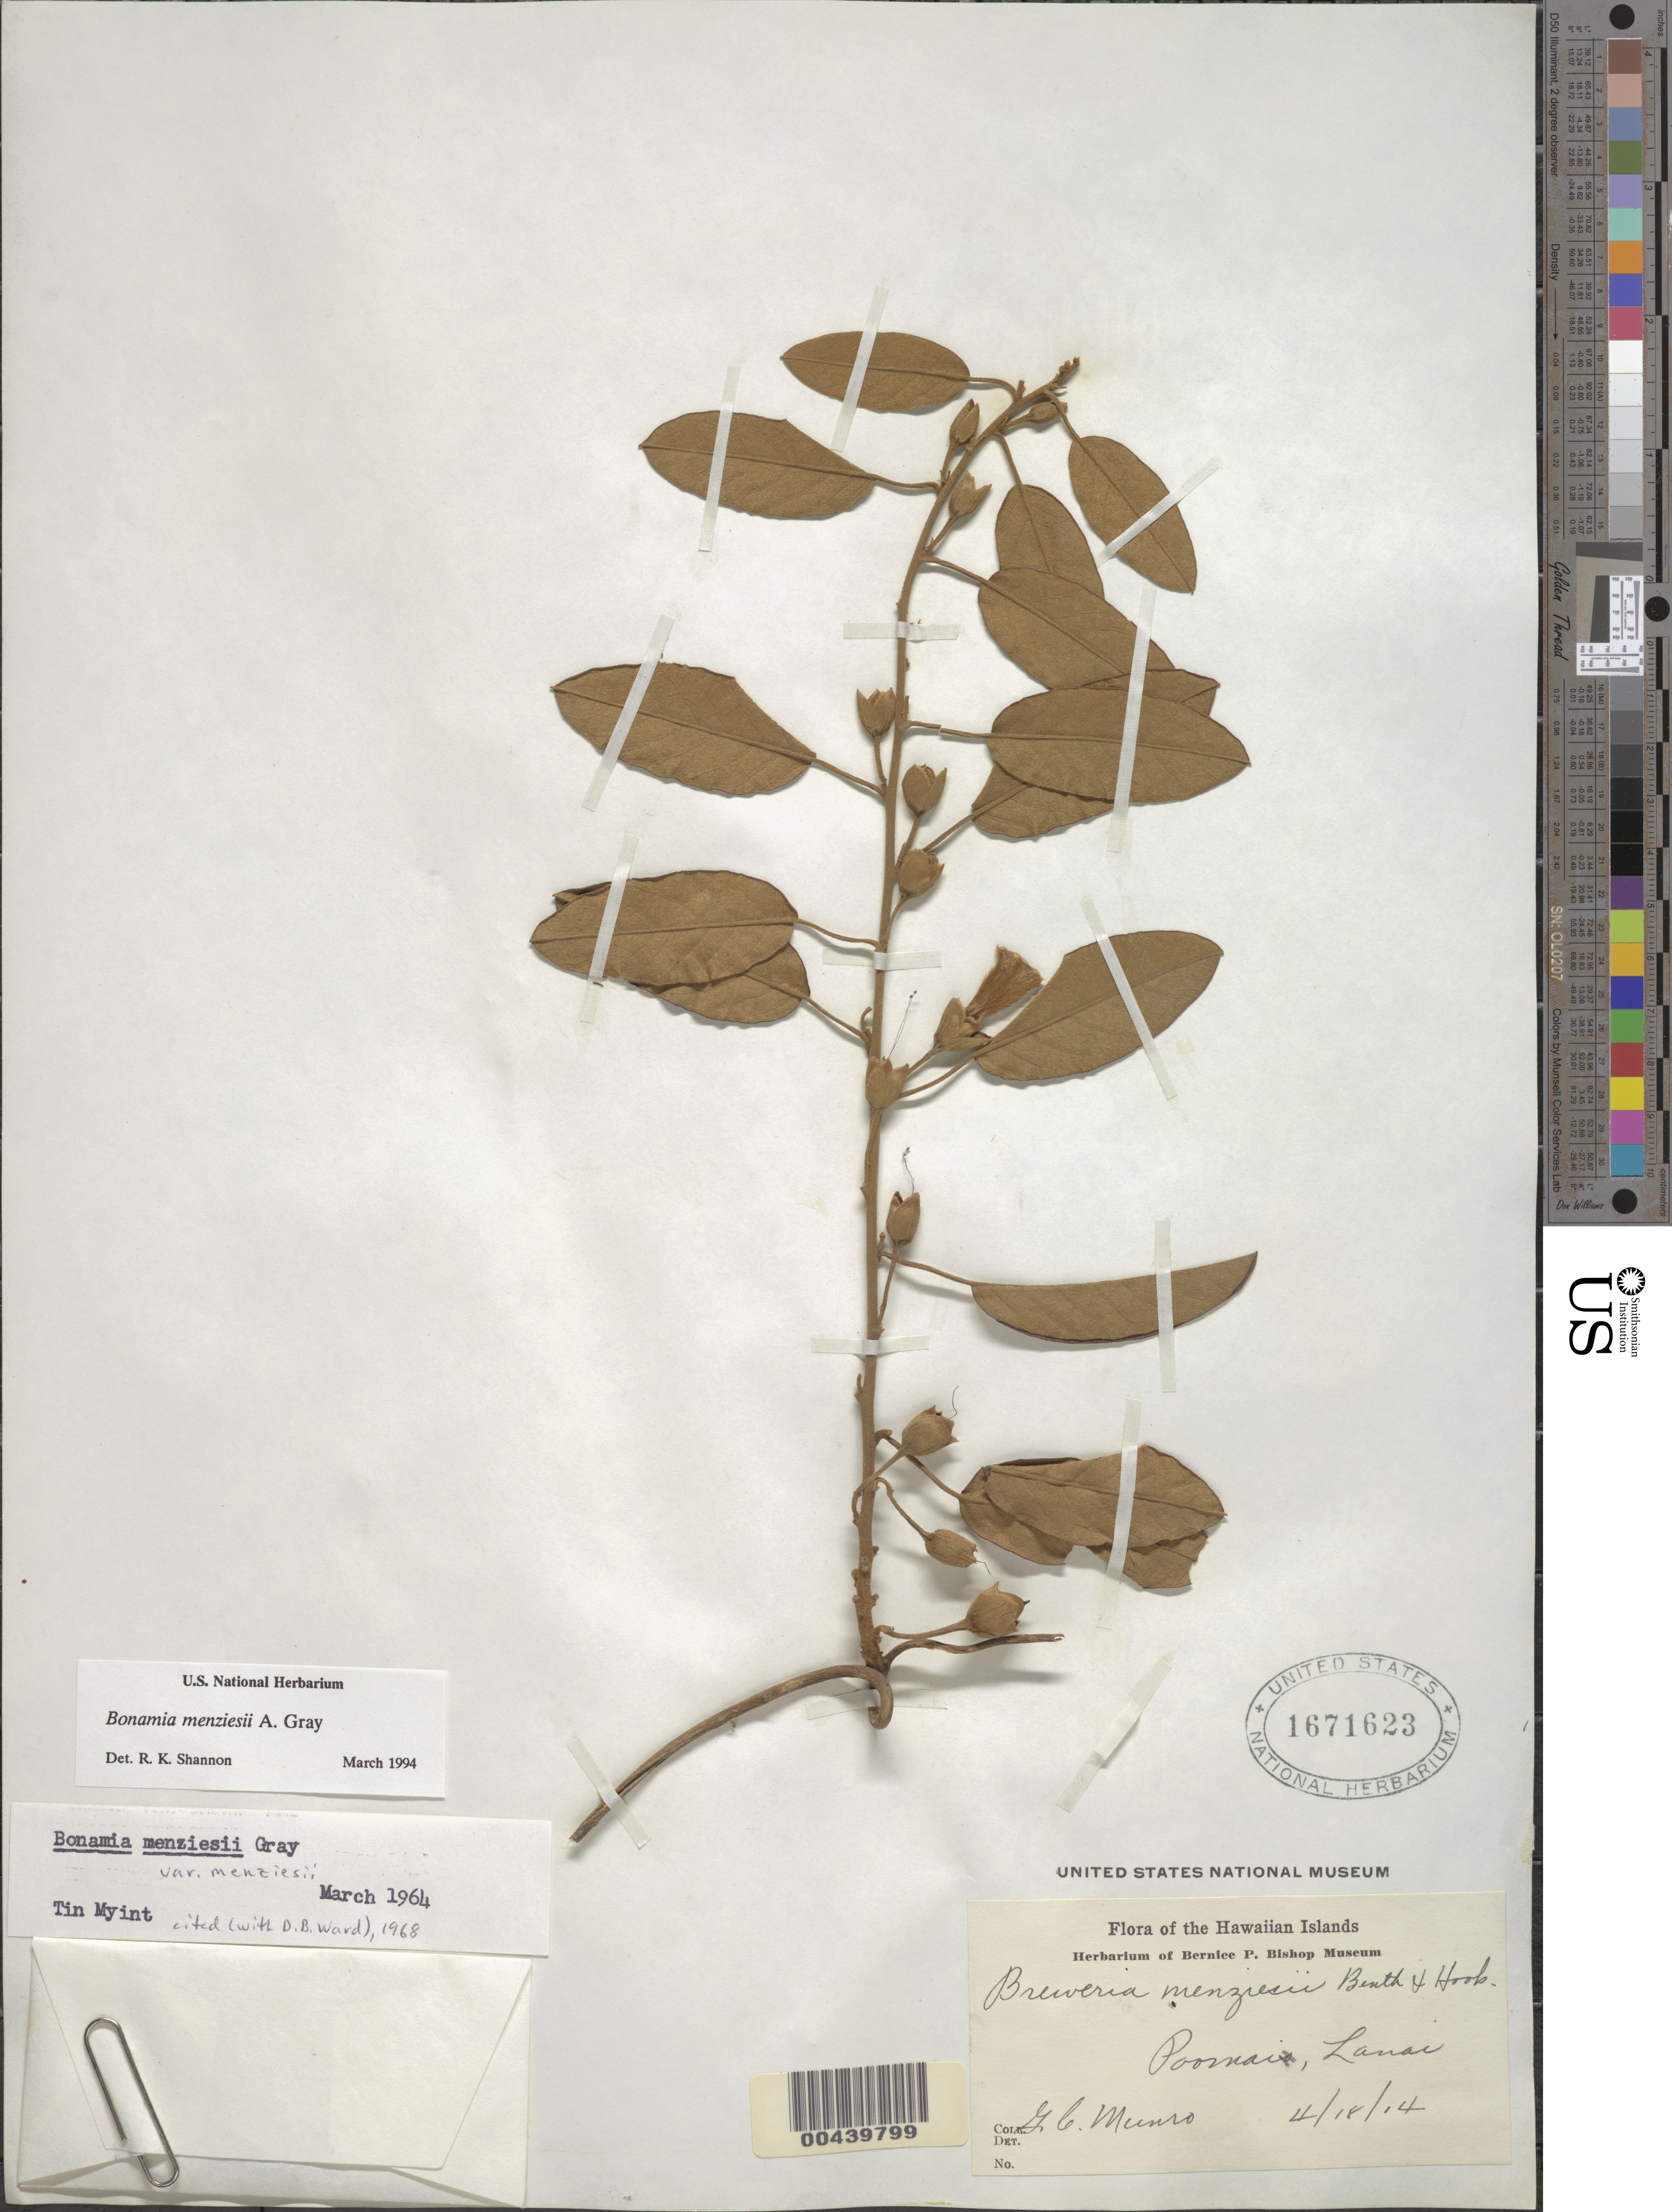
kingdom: Plantae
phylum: Tracheophyta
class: Magnoliopsida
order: Solanales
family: Convolvulaceae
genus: Bonamia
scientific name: Bonamia menziesii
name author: A. Gray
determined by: Shannon, R. K., (UNITED STATES)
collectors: G. C. Munro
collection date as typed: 18 Apr 1914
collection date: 1914-04-18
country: United States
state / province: Hawaii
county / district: Maui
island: Lana'i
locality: Poomai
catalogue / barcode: US 1671623